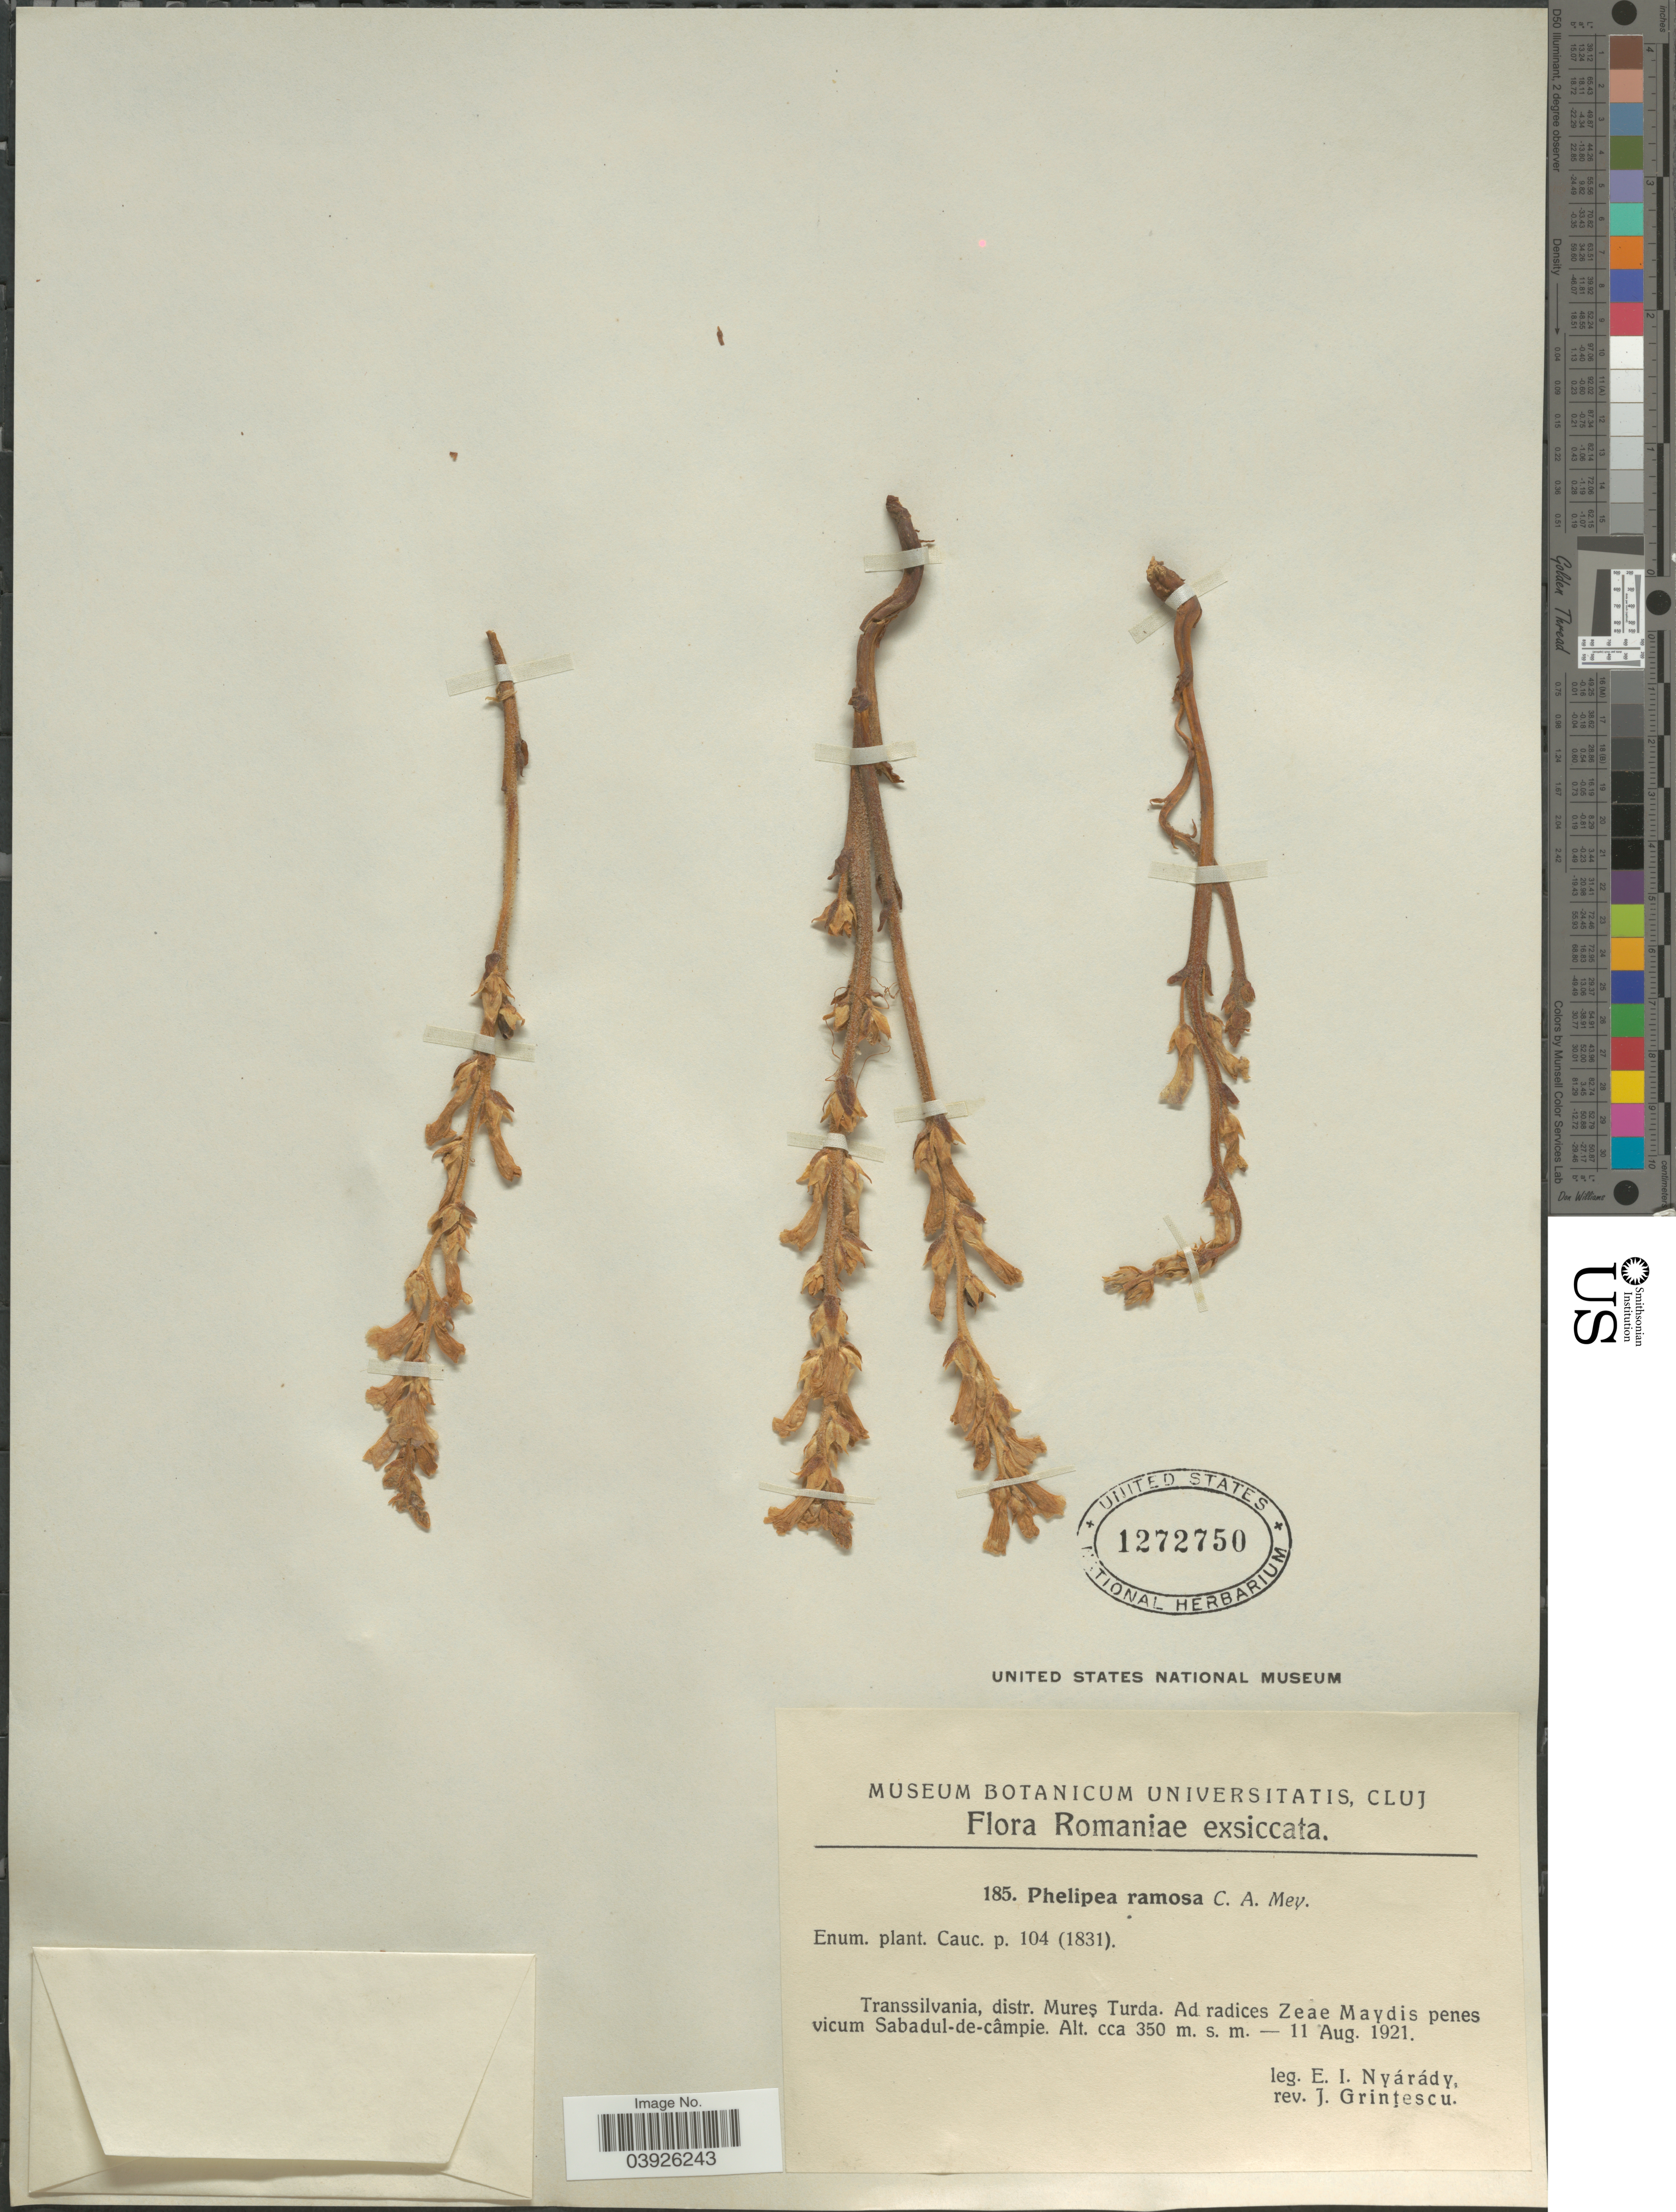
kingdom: Plantae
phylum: Tracheophyta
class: Magnoliopsida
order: Lamiales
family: Orobanchaceae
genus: Phelypaea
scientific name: Phelypaea ramosa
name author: (L.) C.A. Mey.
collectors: E. Nyárády & J. Grintescu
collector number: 185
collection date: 1921-08-11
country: Romania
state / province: Mures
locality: Romaniae. Transsilvania, distr. Mures Turda. Ad radices Zeae Maydis penes vicum Sabadul-de-câmpie.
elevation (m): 350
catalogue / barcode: US 1272750